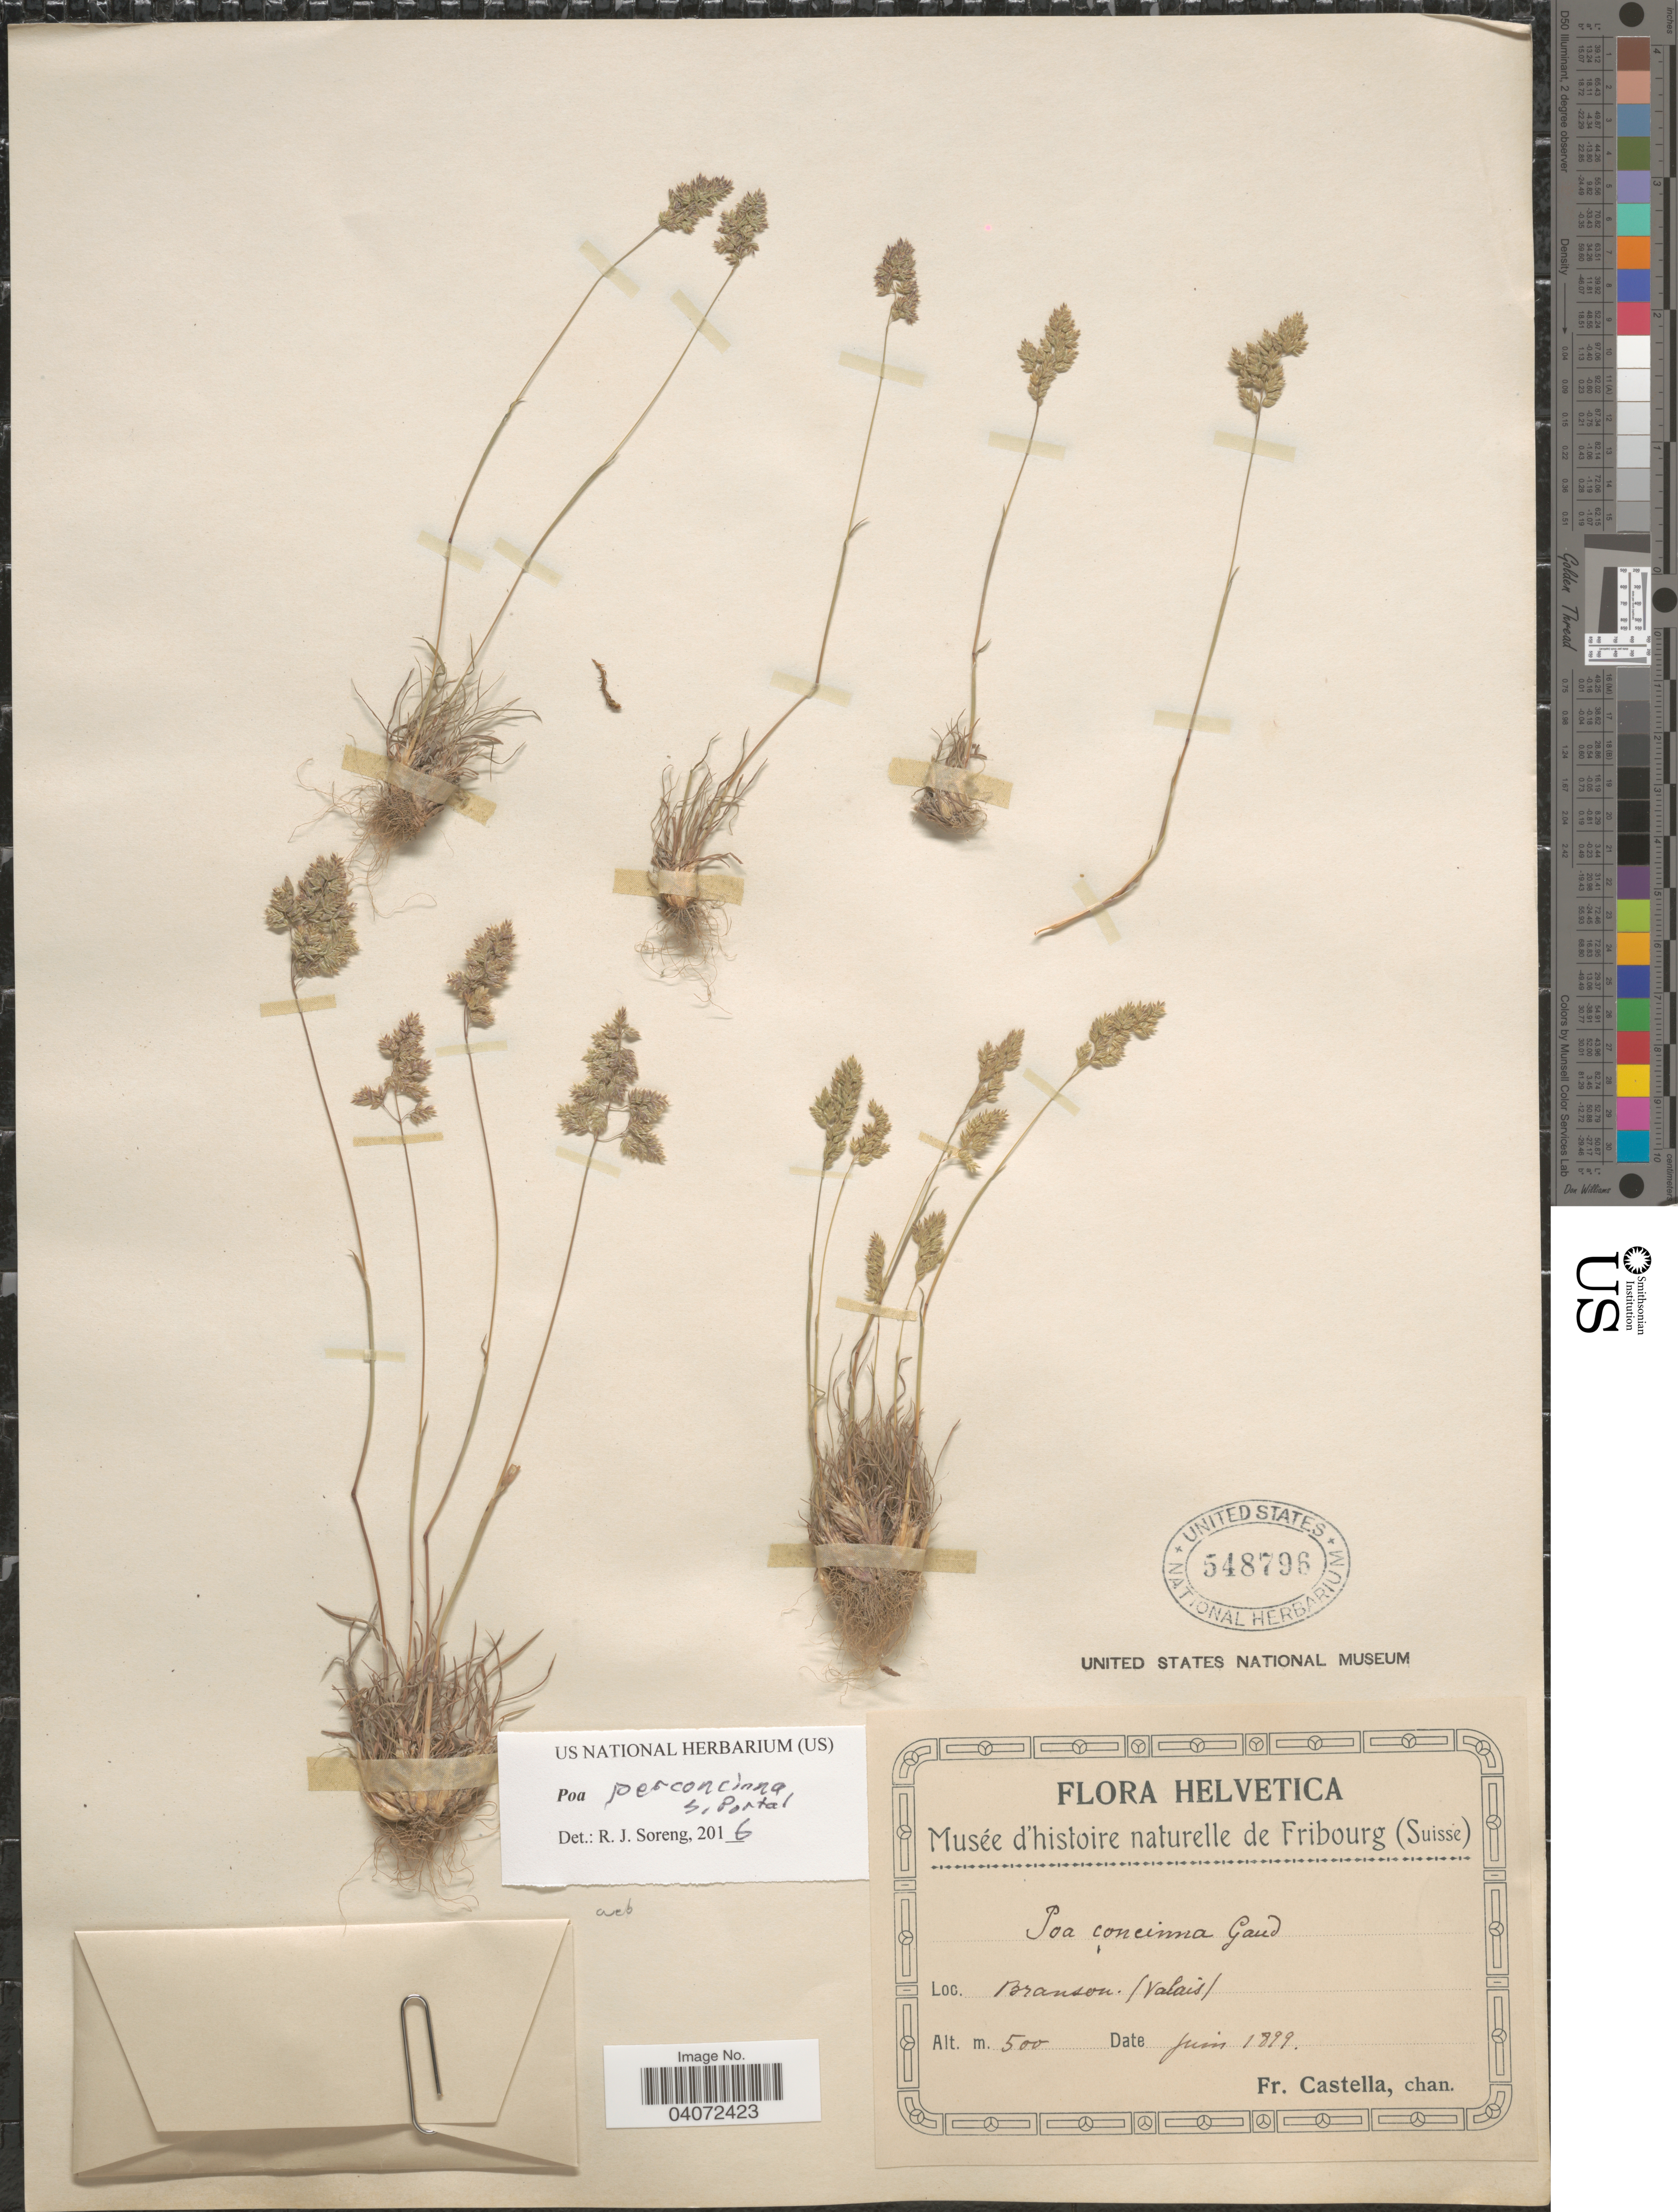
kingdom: Plantae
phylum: Tracheophyta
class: Liliopsida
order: Poales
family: Poaceae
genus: Poa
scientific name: Poa perconcinna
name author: J.R. Edm.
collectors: Fr. Castella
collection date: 1899-06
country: Switzerland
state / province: Valais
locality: Helvetica. Branson.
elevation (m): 500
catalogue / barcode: US 548796